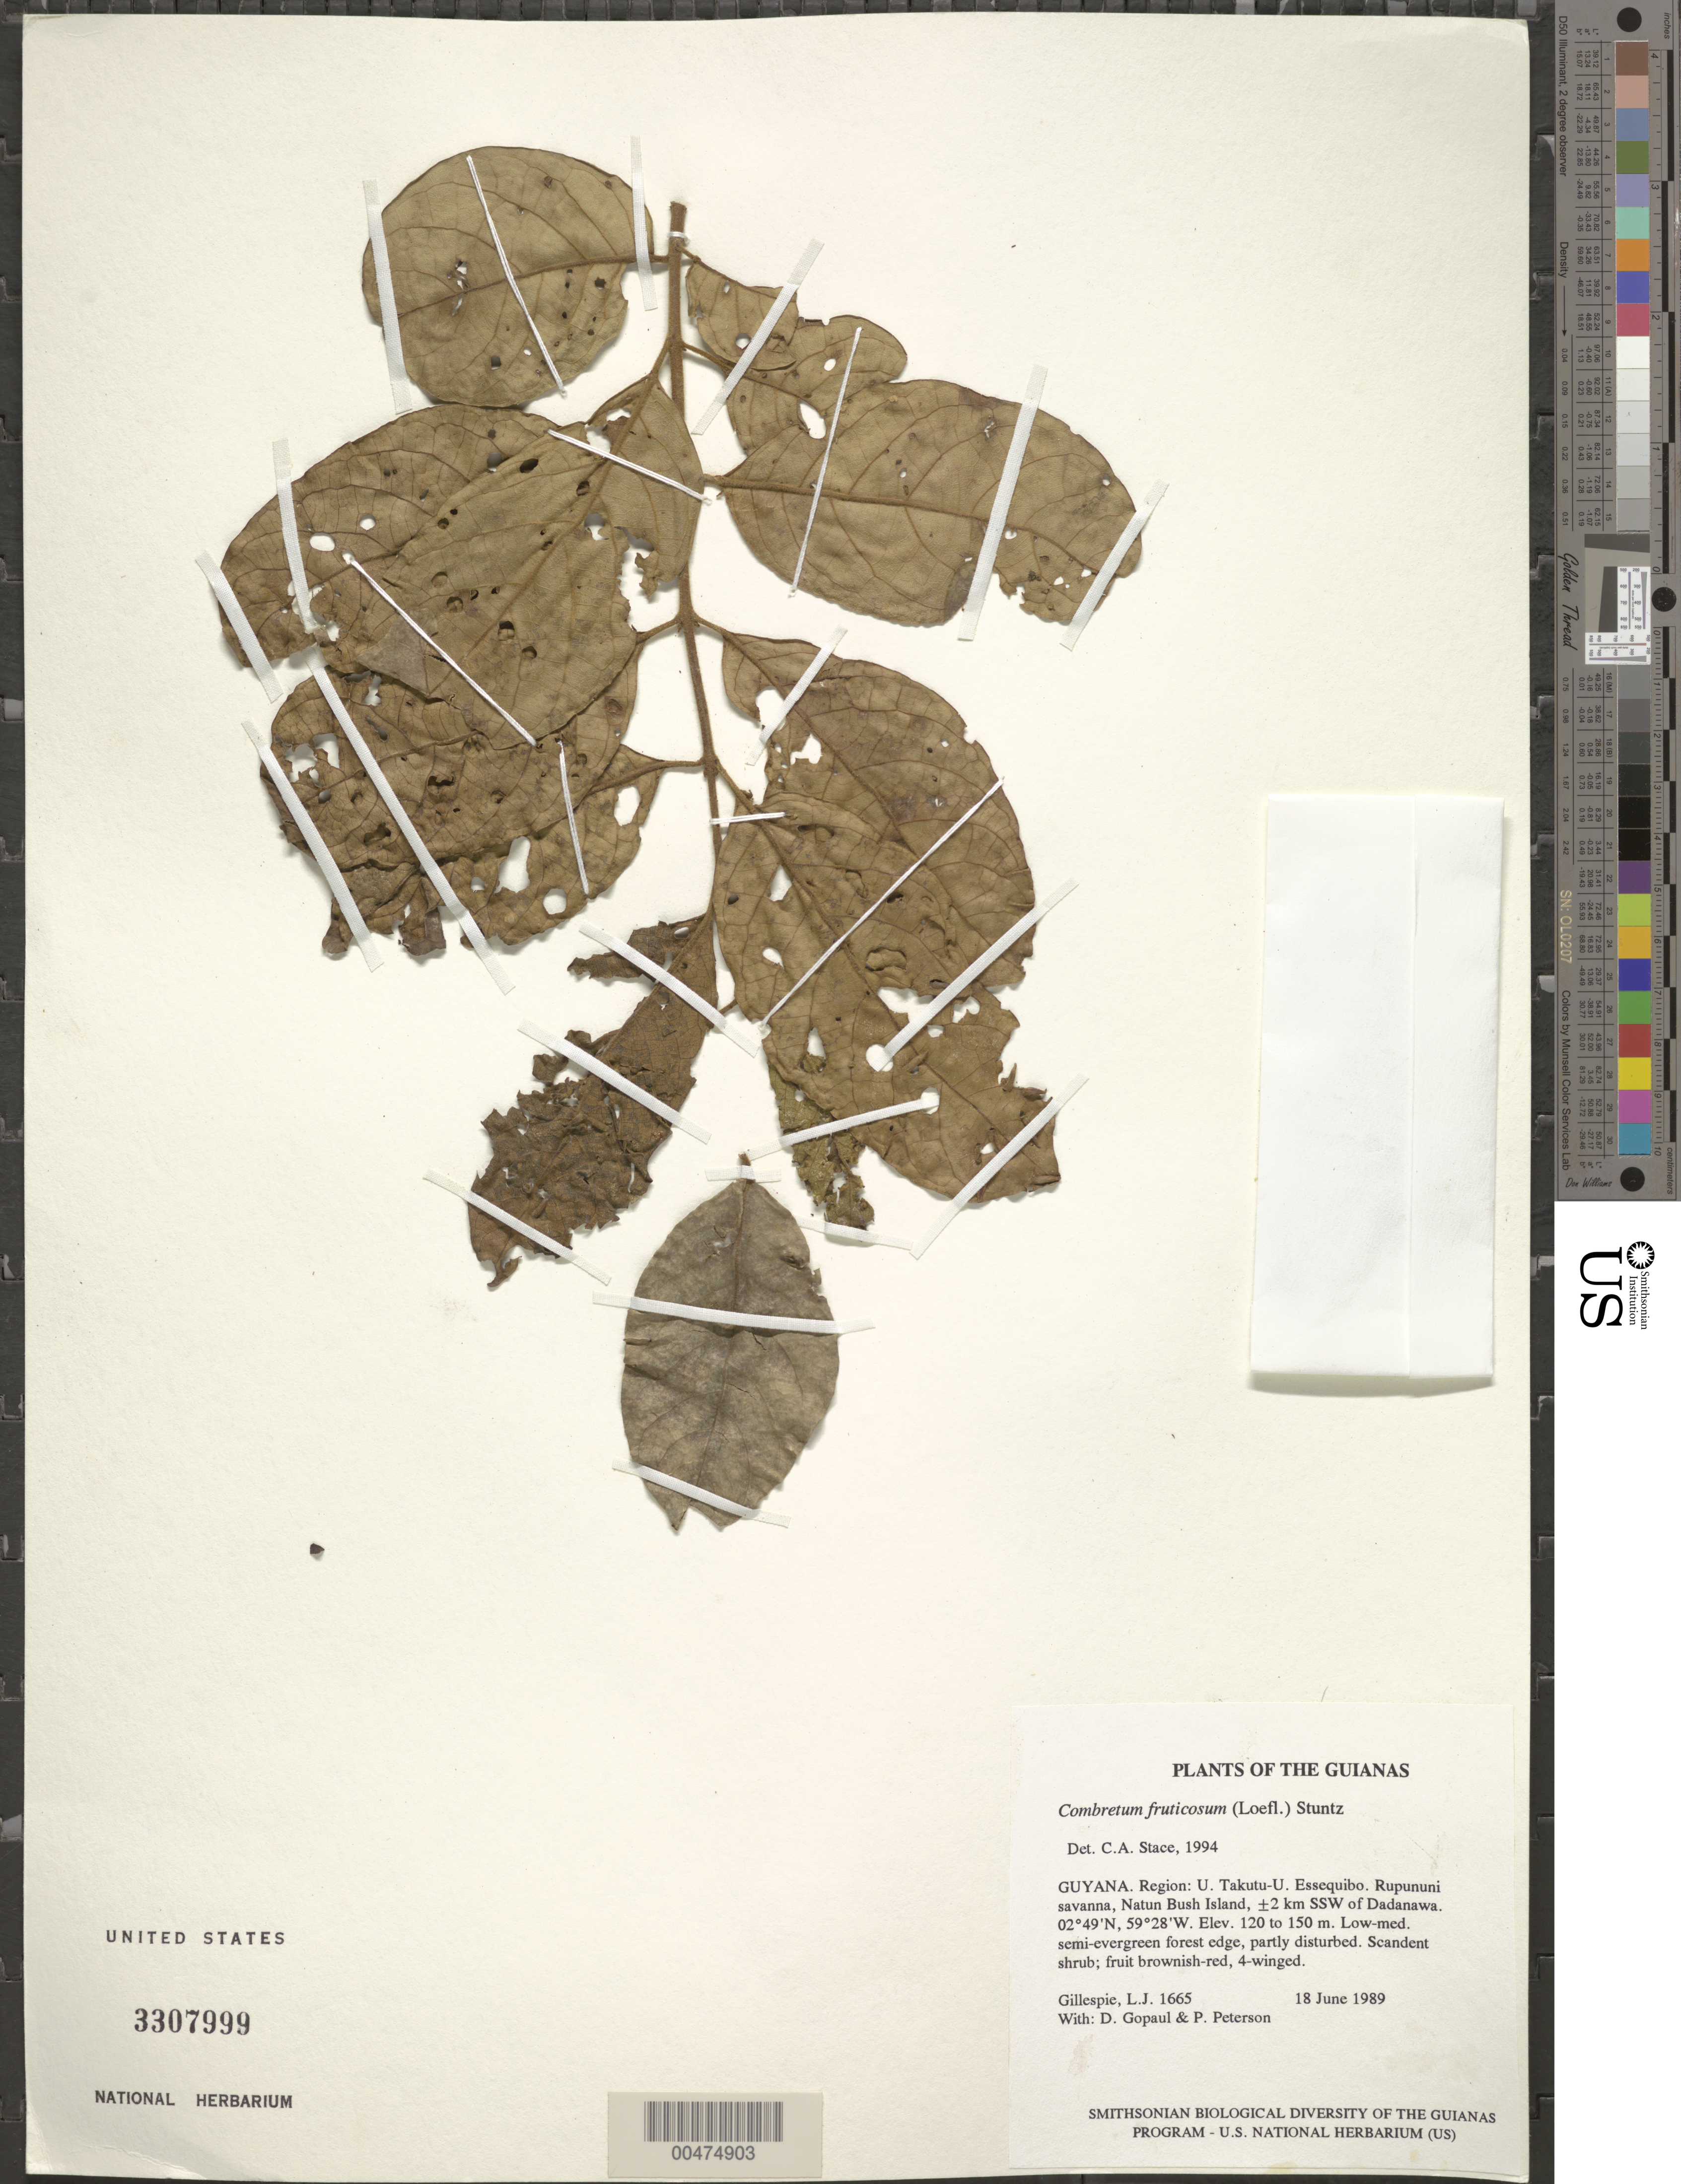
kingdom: Plantae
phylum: Tracheophyta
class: Magnoliopsida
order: Myrtales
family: Combretaceae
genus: Combretum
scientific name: Combretum fruticosum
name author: (Loefl.) Stuntz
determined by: Stace, C. A.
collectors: L. J. Gillespie, D. Gopaul & P. M. Peterson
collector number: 1665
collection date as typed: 18 June 1989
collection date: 1989-06-18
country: Guyana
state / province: U. Takutu-U. Essequibo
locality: Rupununi savanna, Natun Bush Island, ±2 km SSW of Dadanawa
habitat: Low-med. semi-evergreen forest edge, partly disturbed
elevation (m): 120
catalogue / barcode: US 3307999